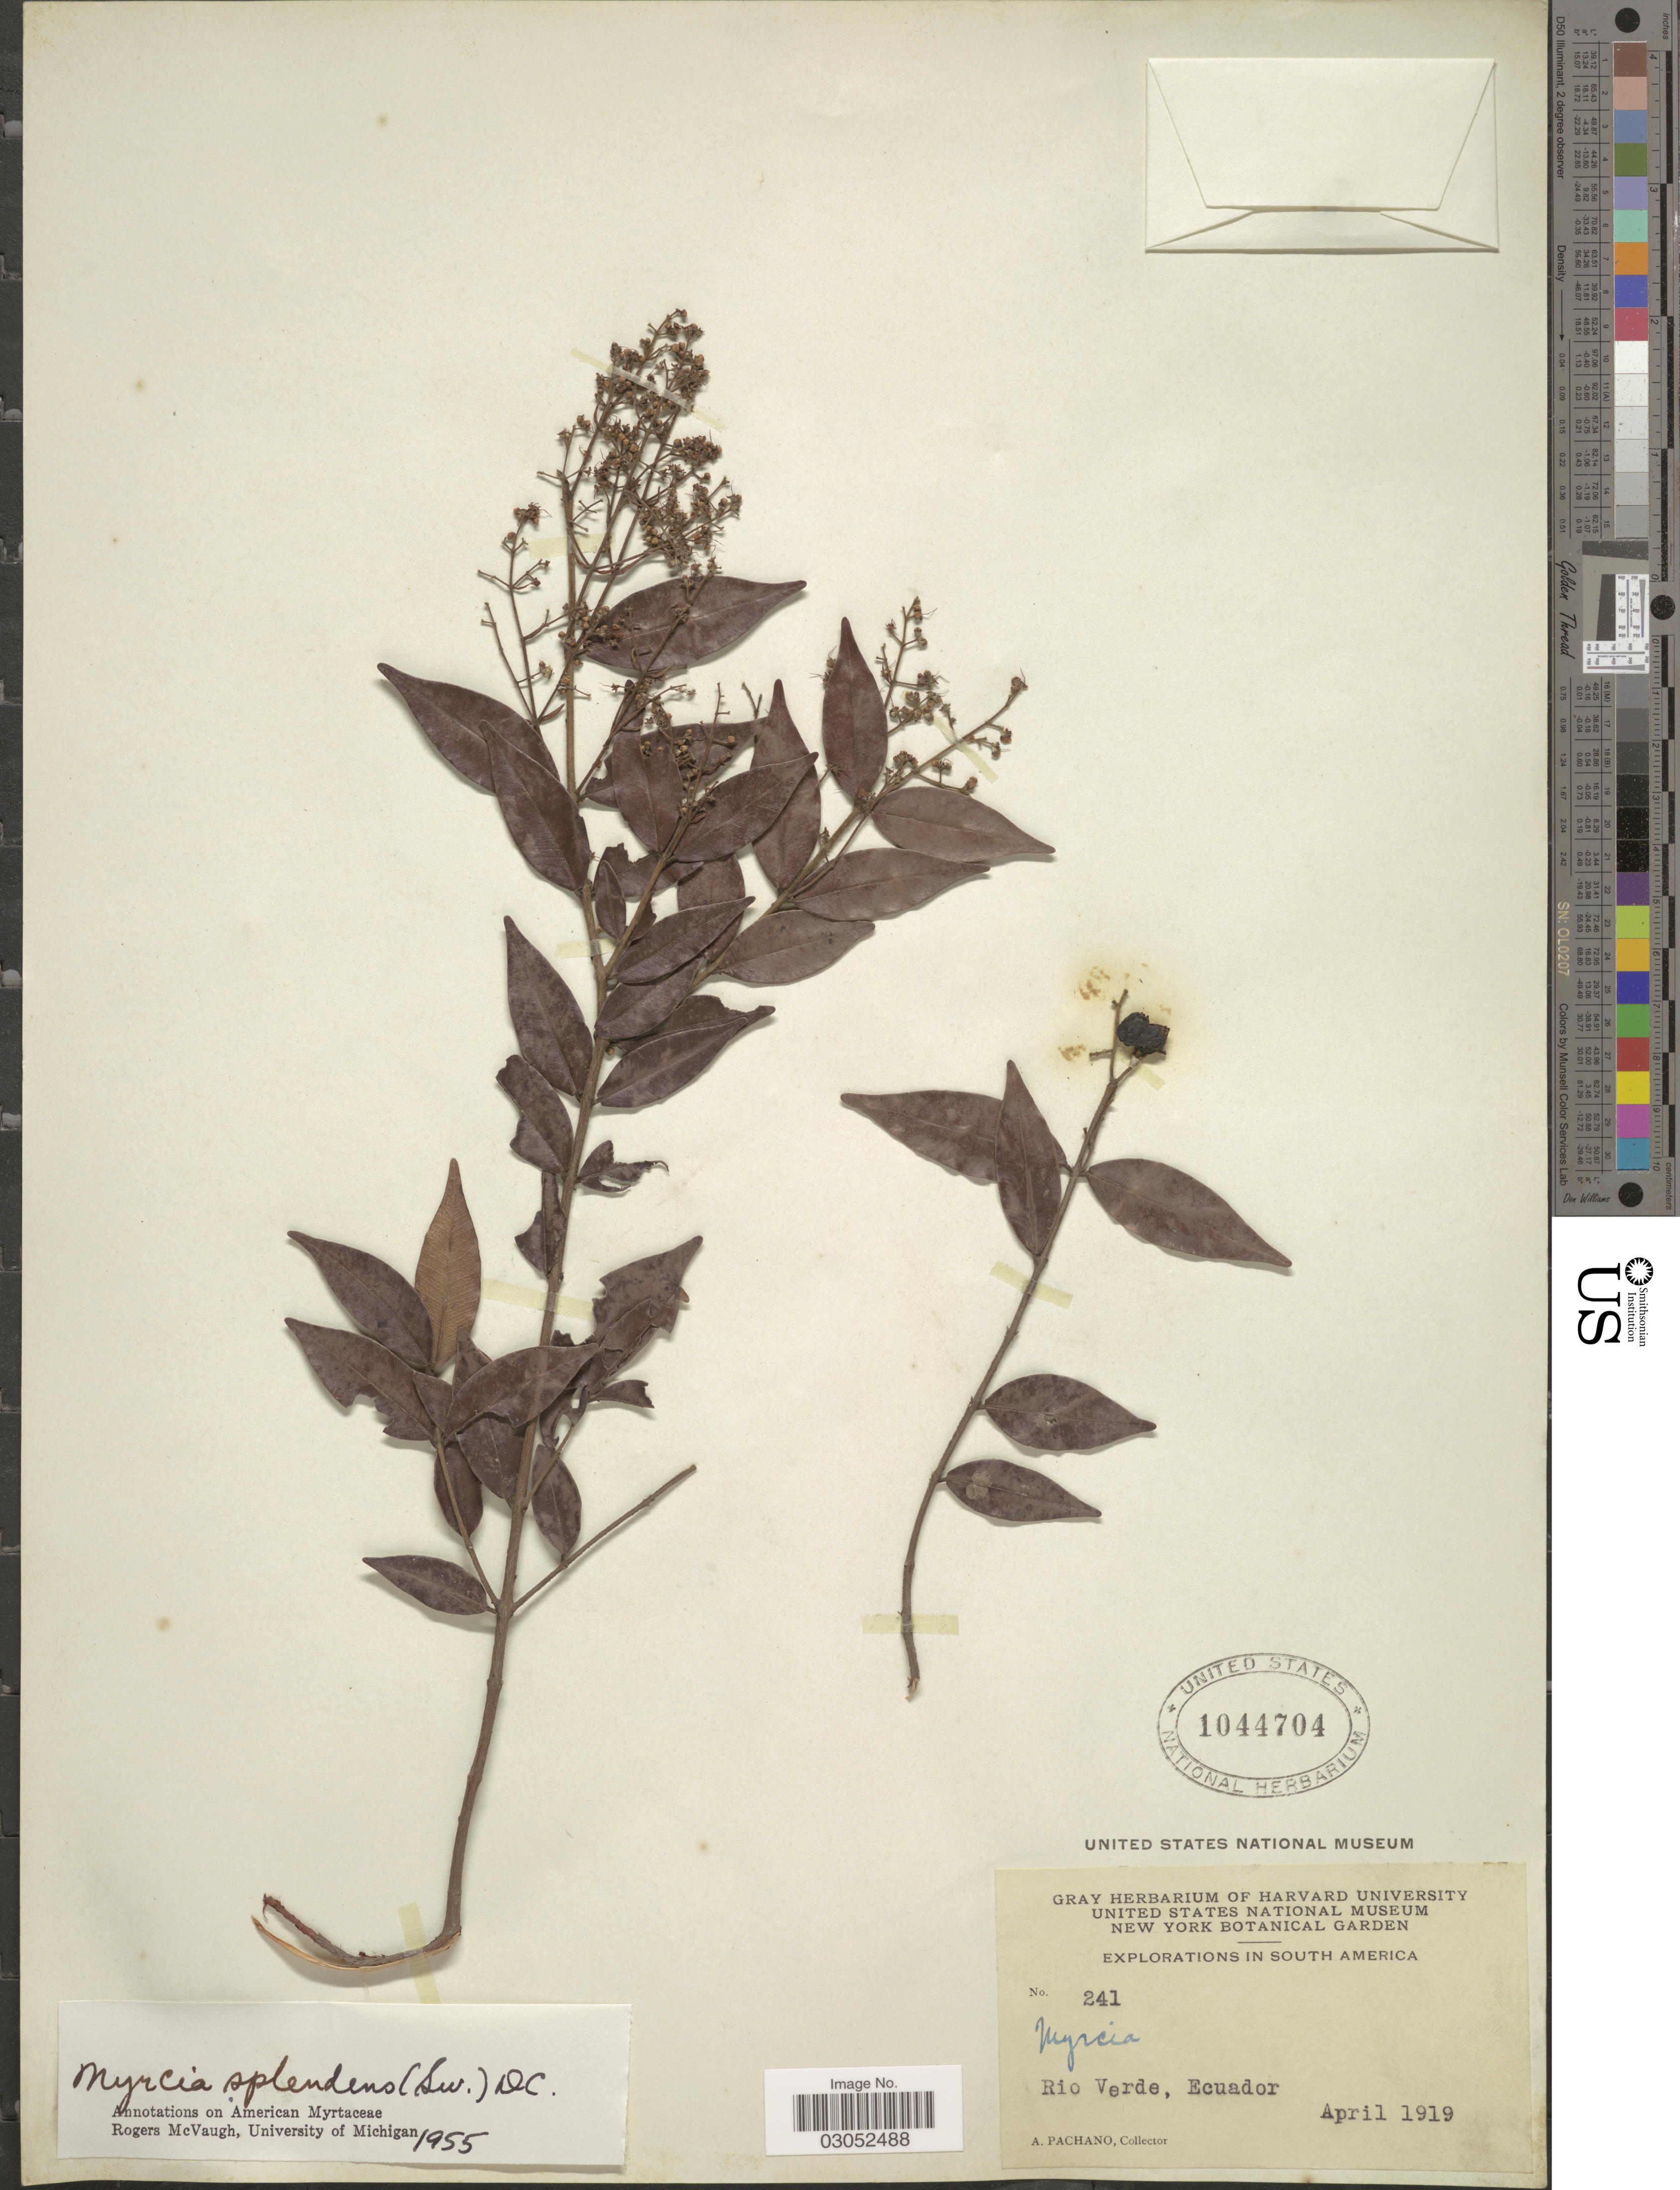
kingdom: Plantae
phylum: Tracheophyta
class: Magnoliopsida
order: Myrtales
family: Myrtaceae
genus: Myrcia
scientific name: Myrcia splendens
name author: (Sw.) DC.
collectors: A. Pachano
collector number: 241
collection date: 1919-04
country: Ecuador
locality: Rio Verde.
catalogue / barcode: US 1044704